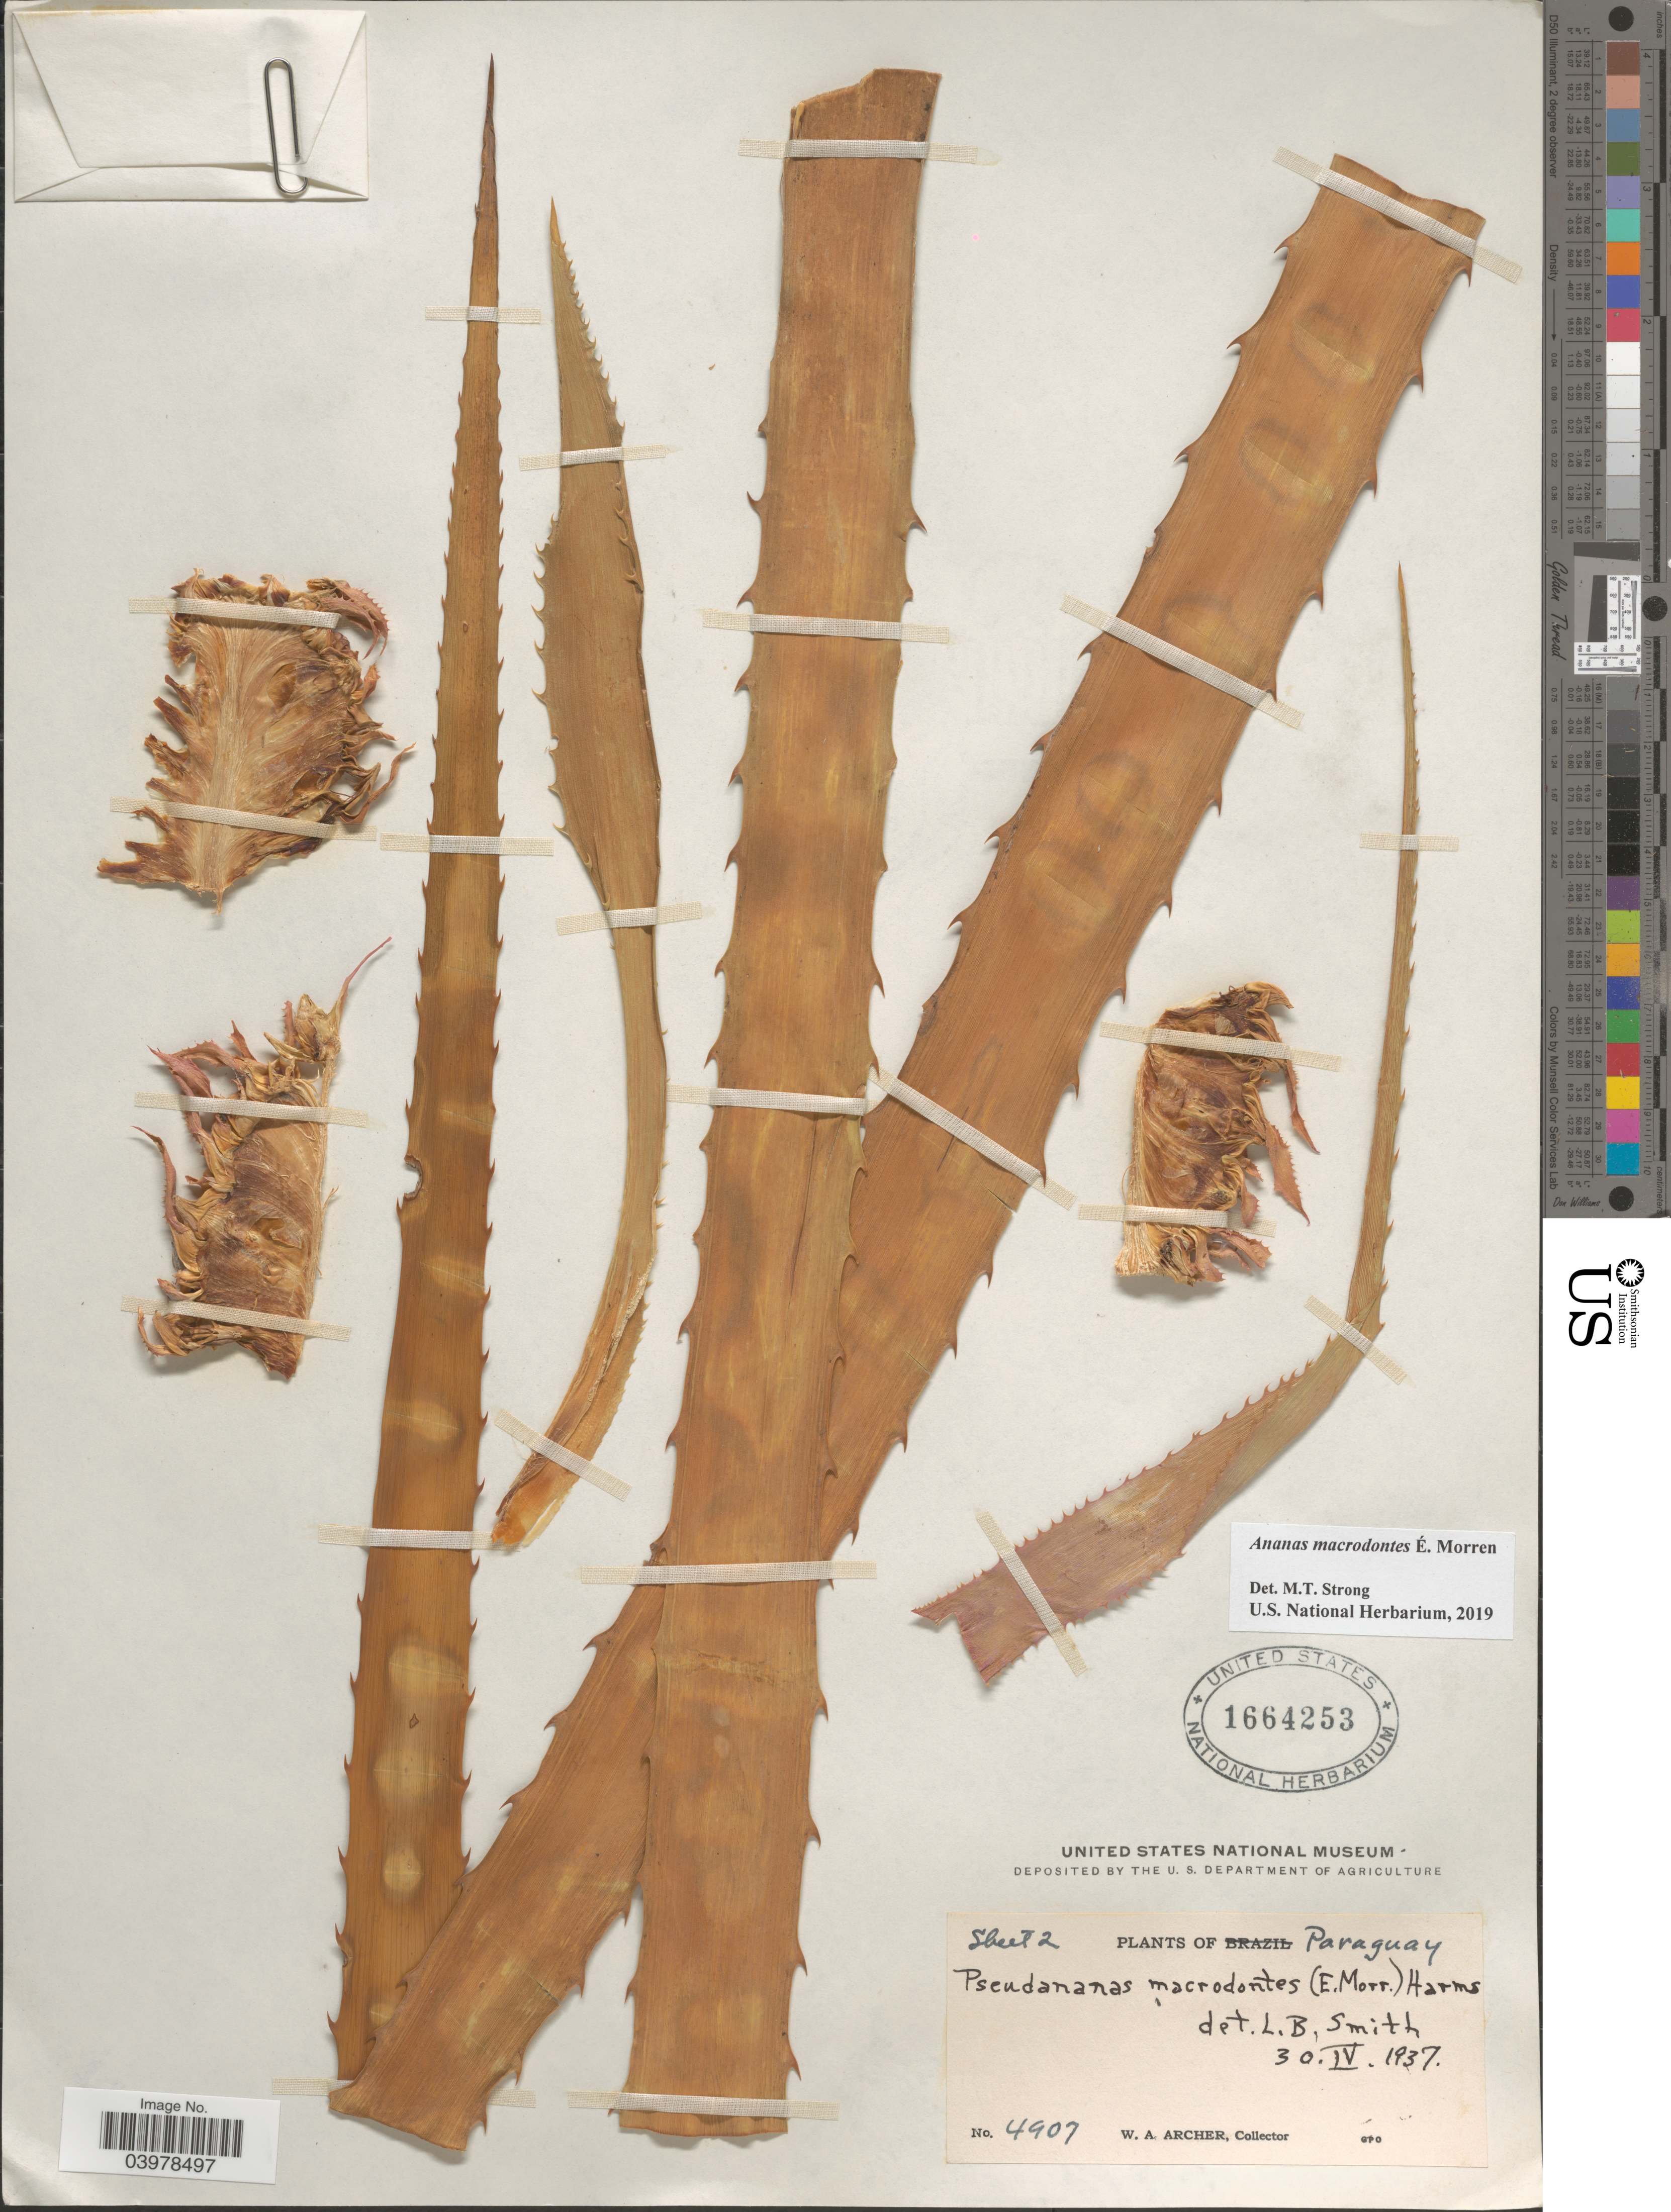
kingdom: Plantae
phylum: Tracheophyta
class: Liliopsida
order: Poales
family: Bromeliaceae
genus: Ananas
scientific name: Ananas macrodontes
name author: É. Morren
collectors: W. Archer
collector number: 4907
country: Paraguay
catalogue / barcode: US 1664253